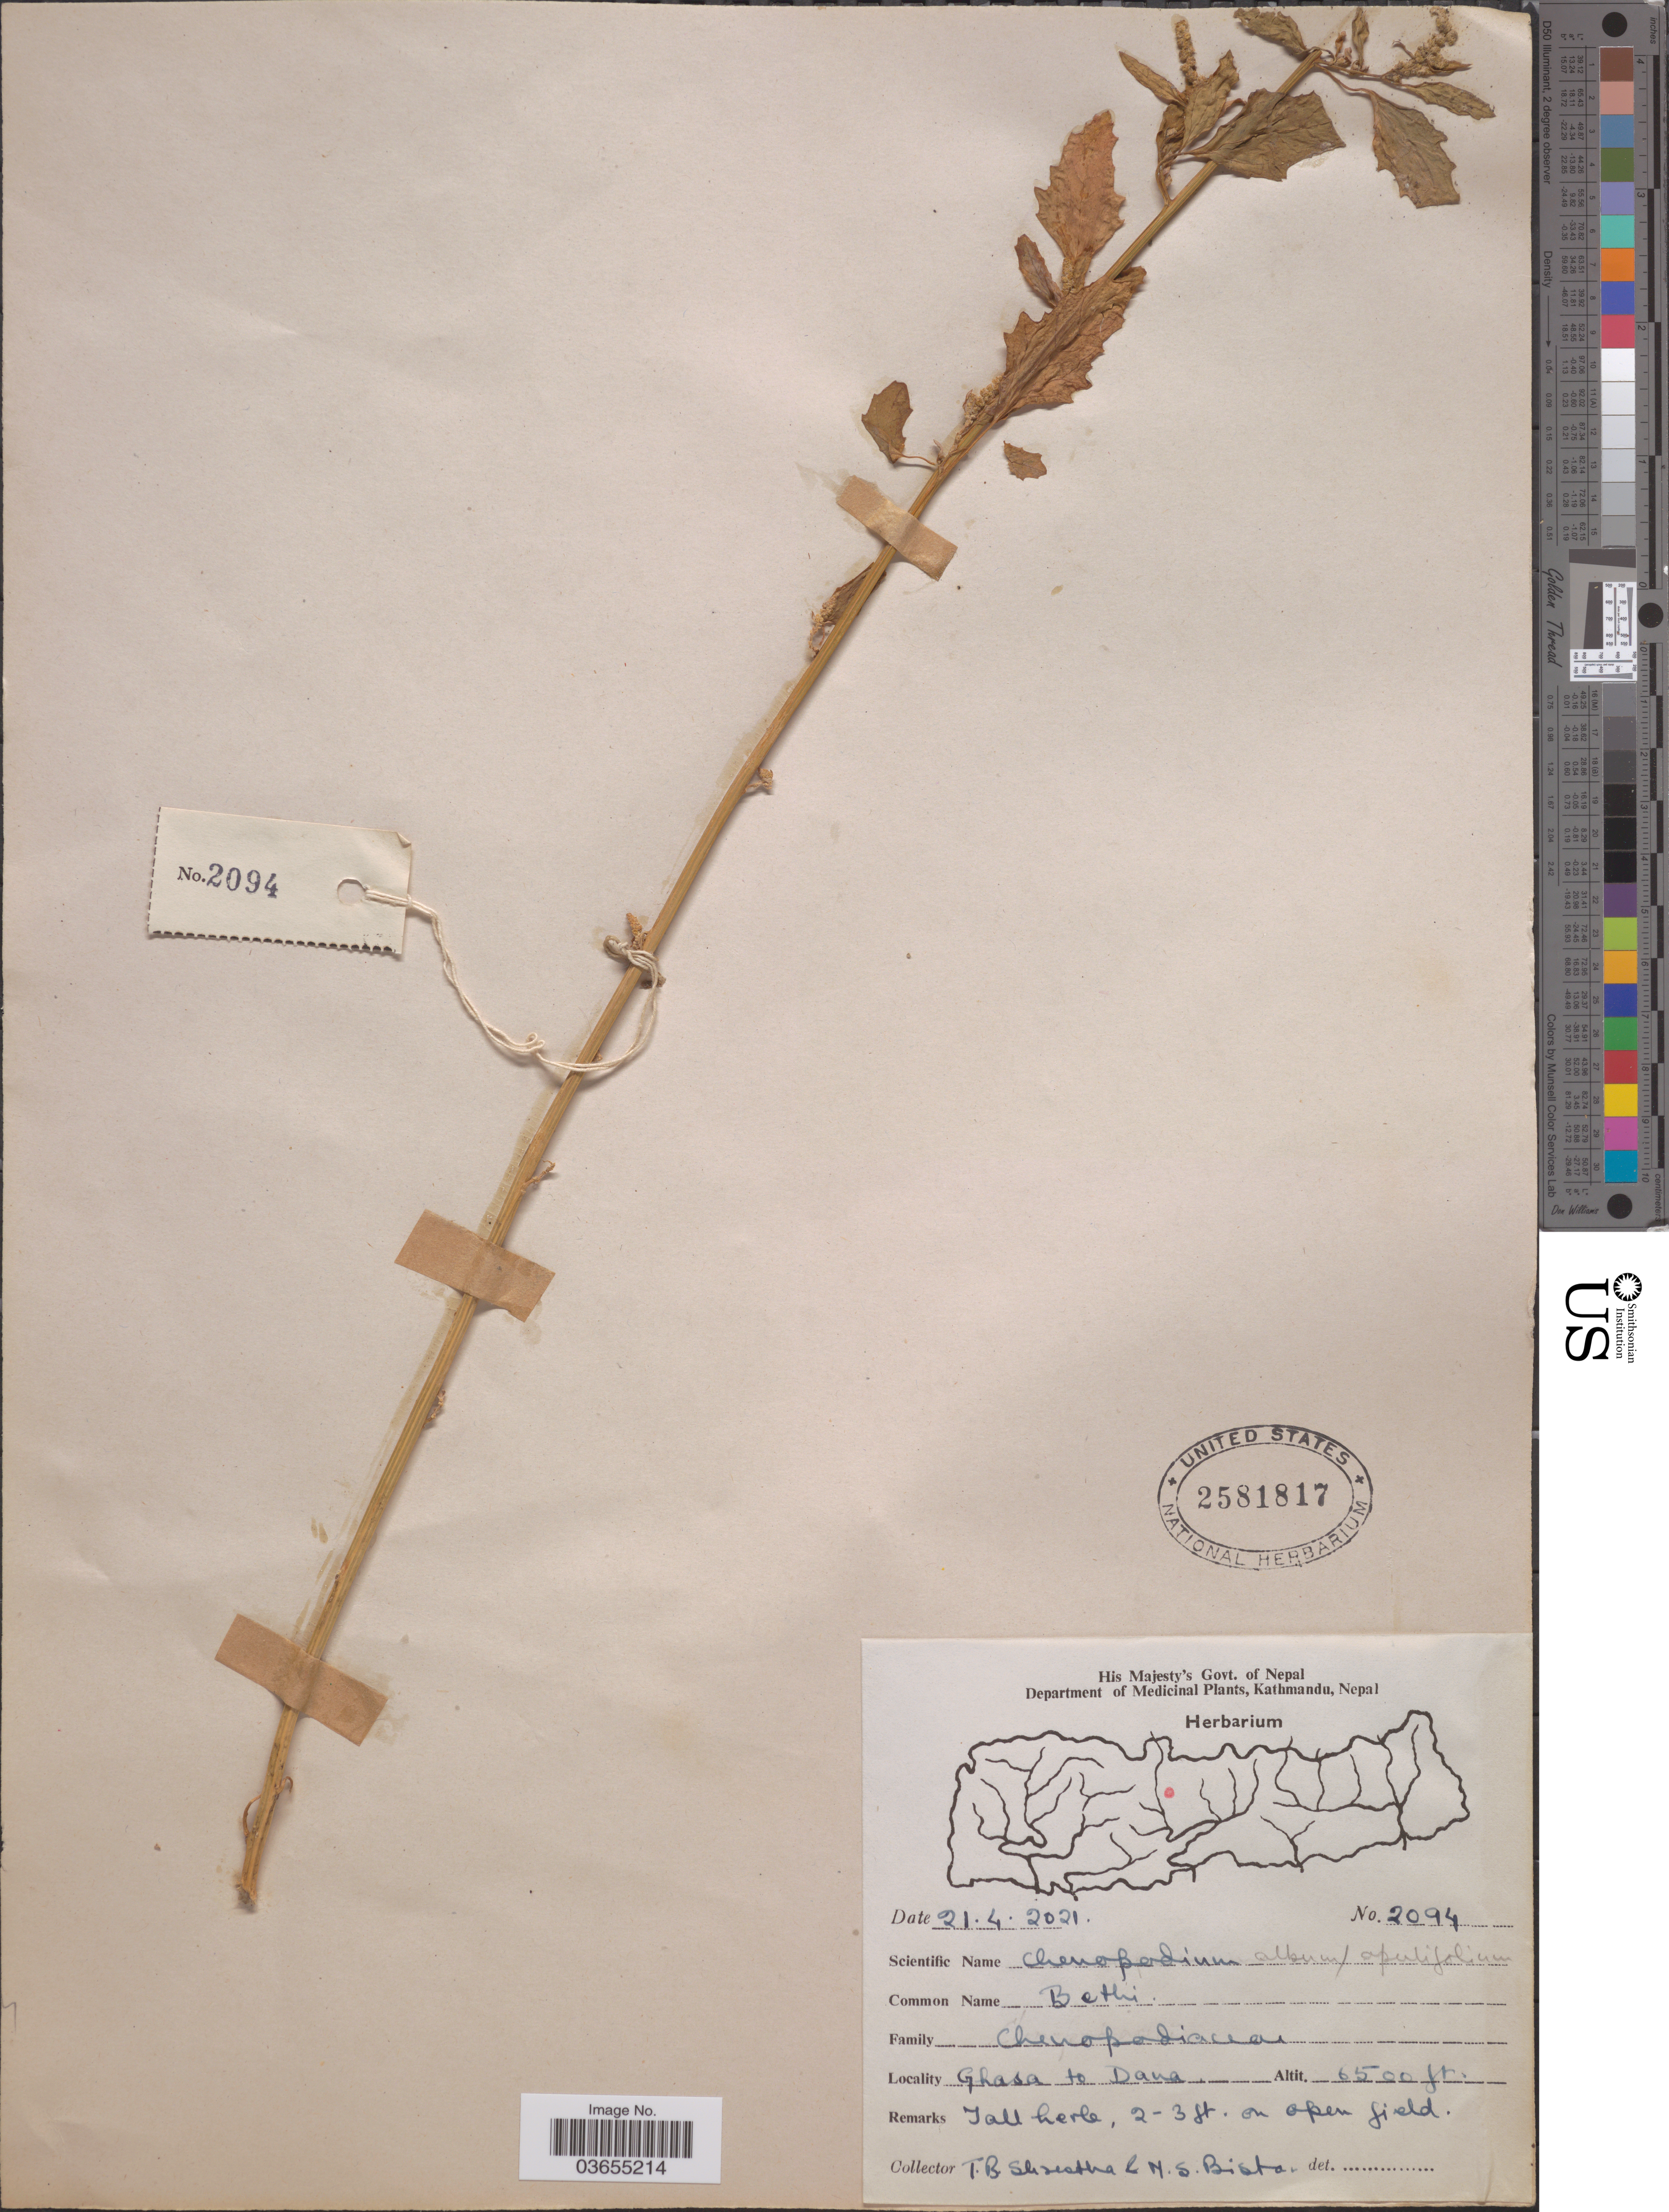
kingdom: Plantae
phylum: Tracheophyta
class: Magnoliopsida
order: Caryophyllales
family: Amaranthaceae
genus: Chenopodium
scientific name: Chenopodium album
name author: L.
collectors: T. B. Shrestha & M. Bista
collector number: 2094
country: Nepal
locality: Ghasa to Dana.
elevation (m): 1981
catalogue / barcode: US 2581817